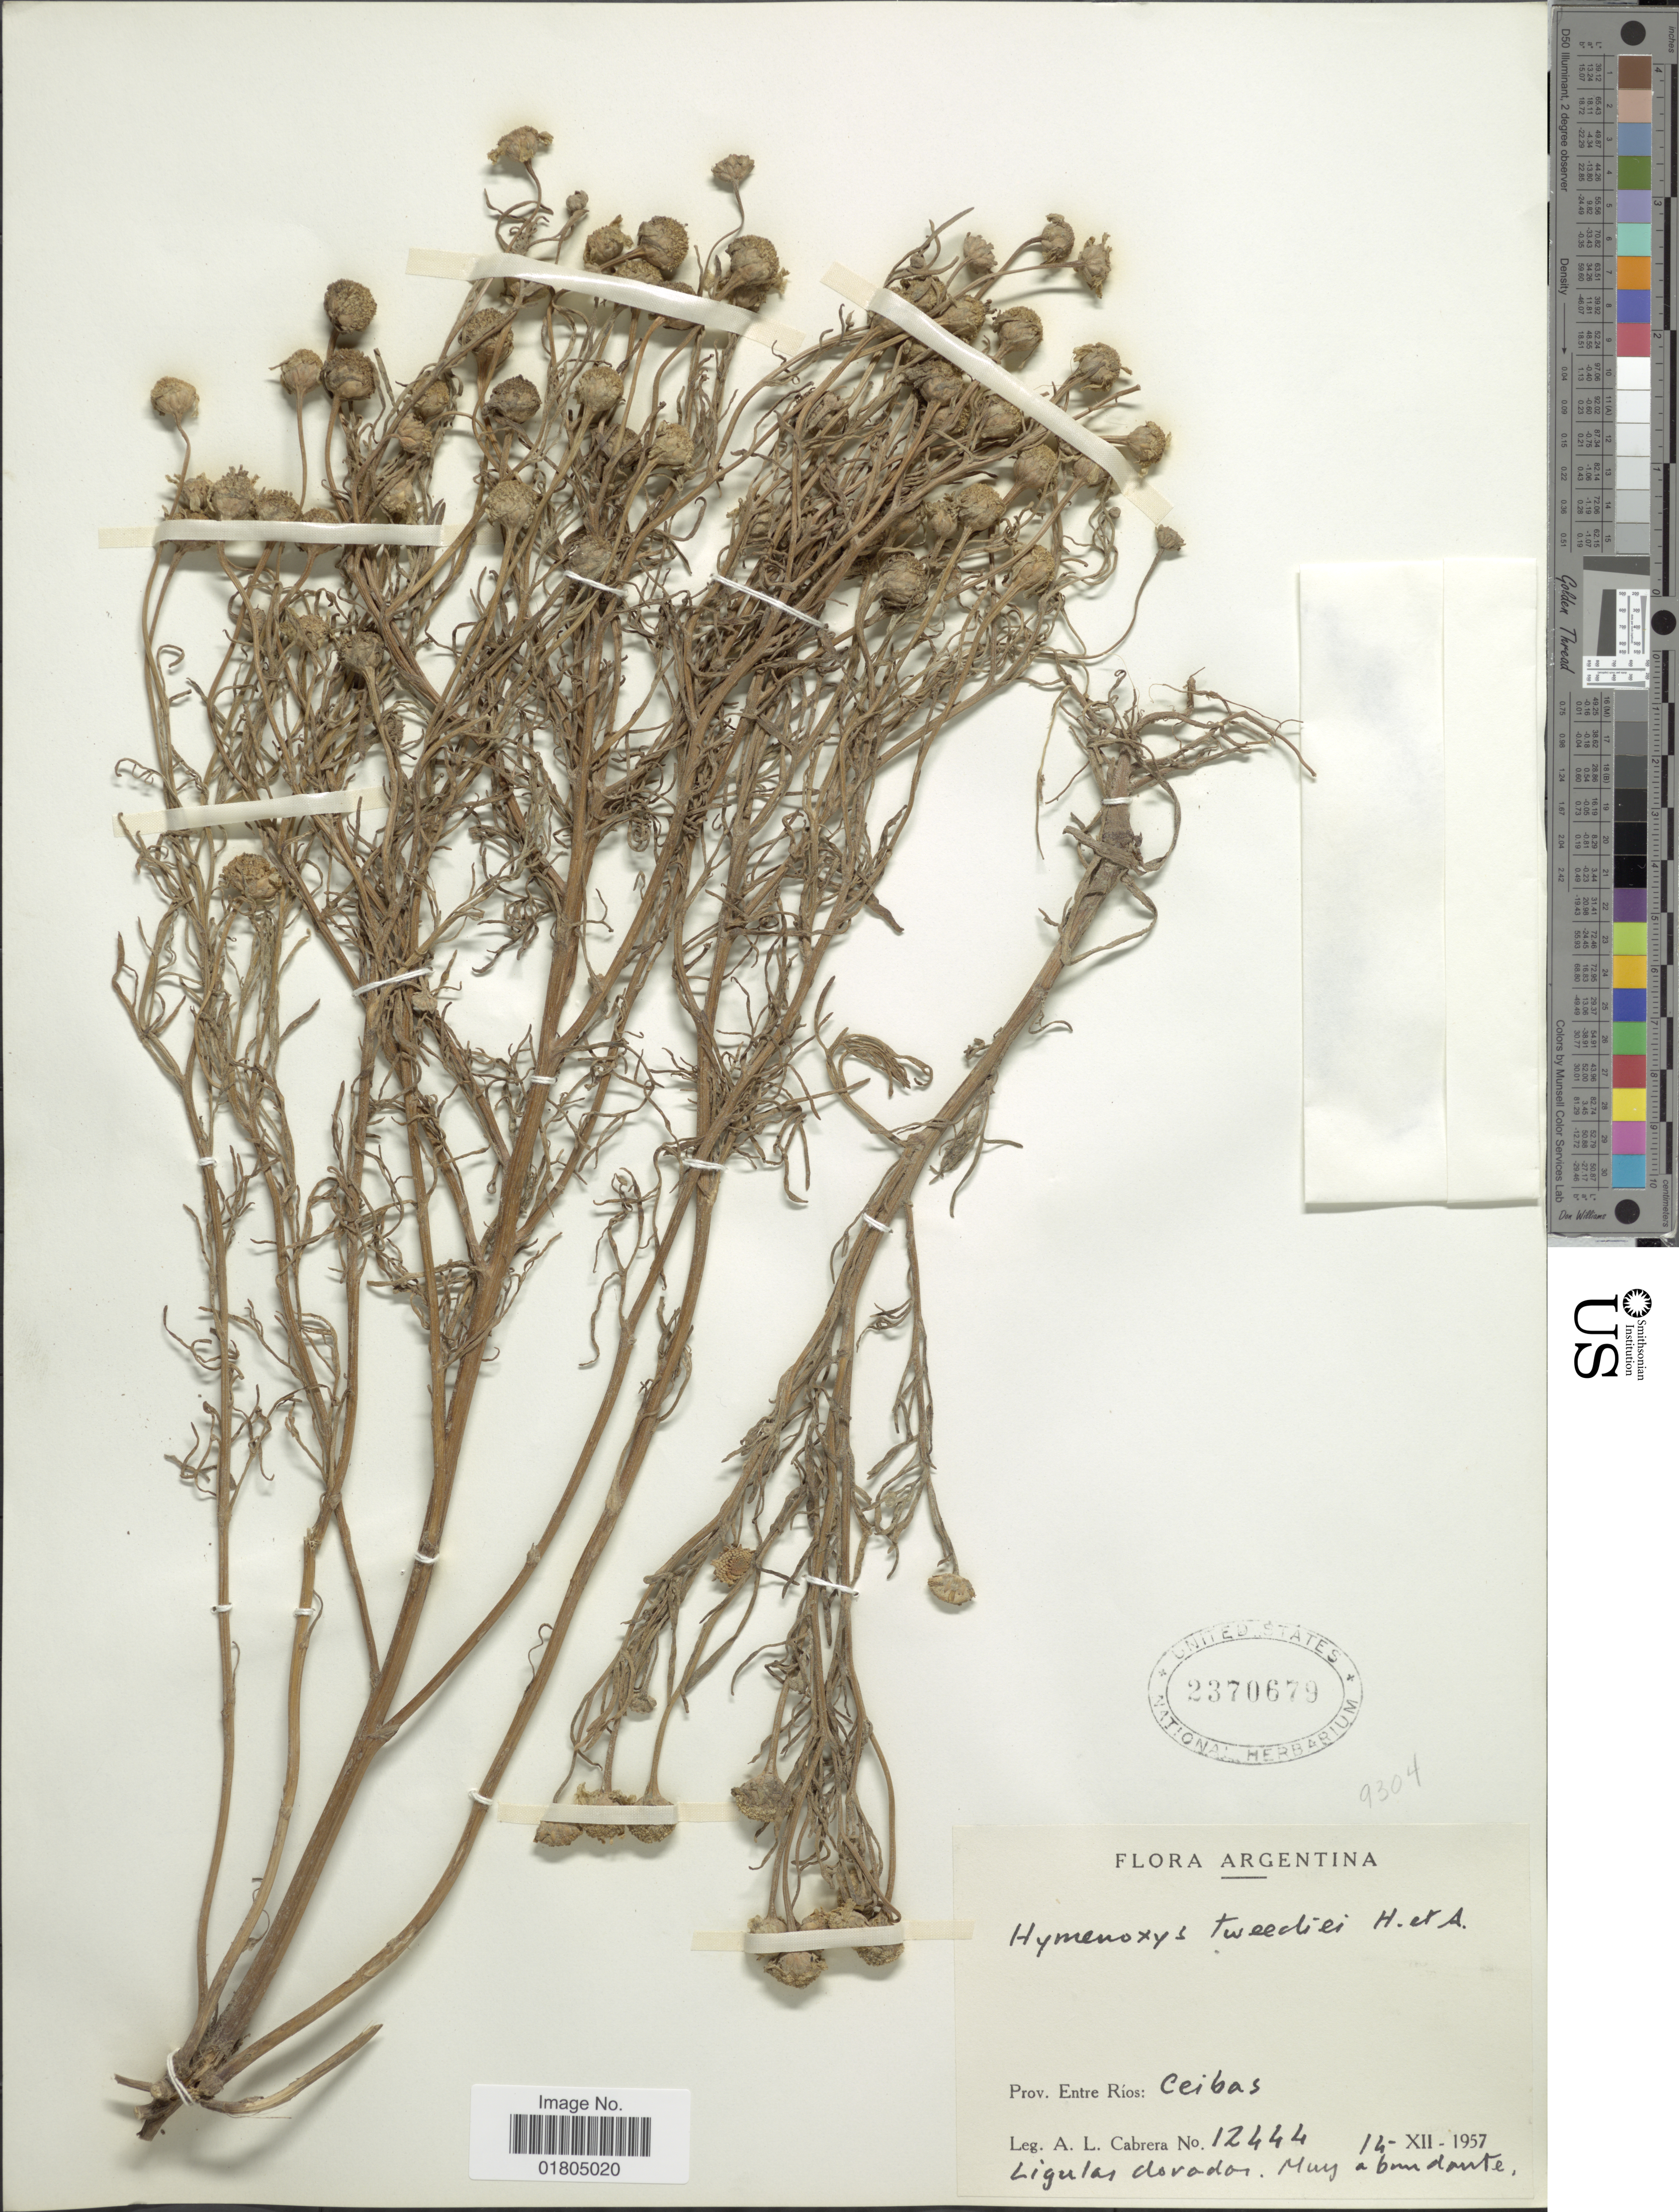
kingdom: Plantae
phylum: Tracheophyta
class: Magnoliopsida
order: Asterales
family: Asteraceae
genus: Hymenoxys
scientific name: Hymenoxys tweediei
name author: Hook. & Arn.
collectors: A. L. Cabrera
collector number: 12444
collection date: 1957-12-14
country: Argentina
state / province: Entre Rios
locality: Prov. Entre Rios: Ceibas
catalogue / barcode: US 2370679